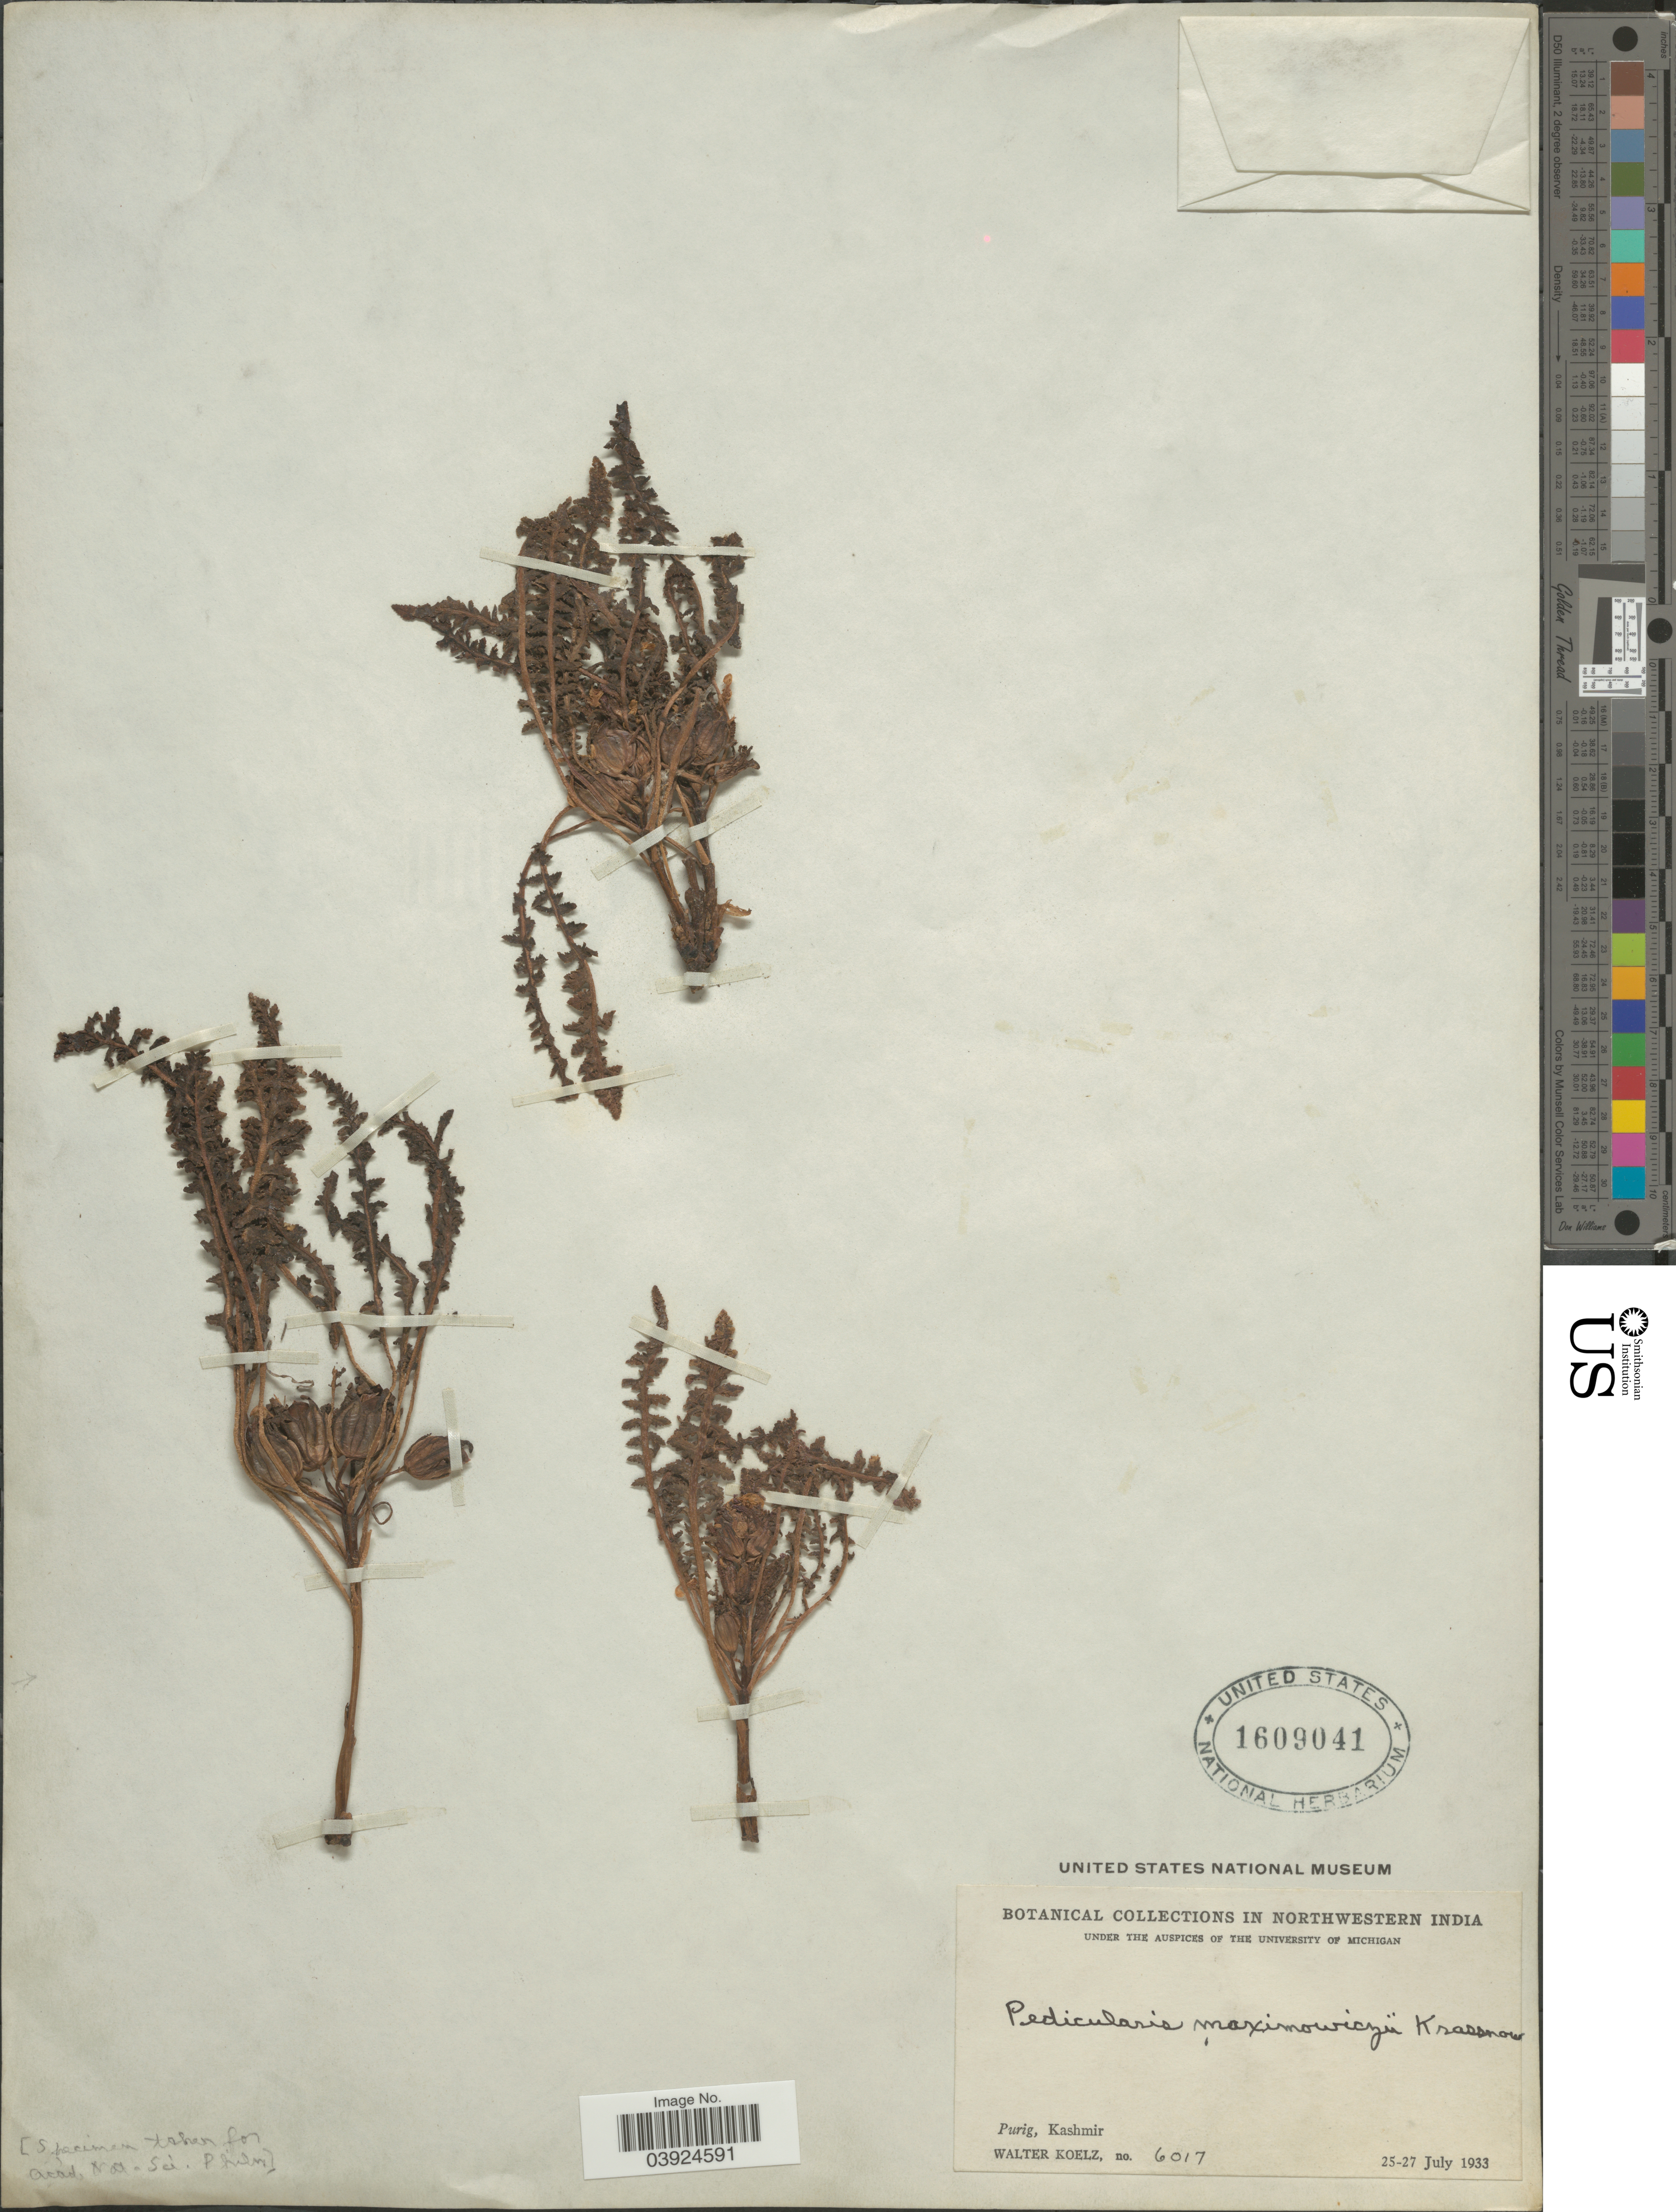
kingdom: Plantae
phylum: Tracheophyta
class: Magnoliopsida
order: Lamiales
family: Orobanchaceae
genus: Pedicularis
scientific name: Pedicularis maximowiczii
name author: Krasn.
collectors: W. N. Koelz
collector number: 6017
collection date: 1933-07-25/1933-07-27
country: India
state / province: Jammu and Kashmir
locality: In northwestern India. Purig, Kashmir.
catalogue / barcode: US 1609041